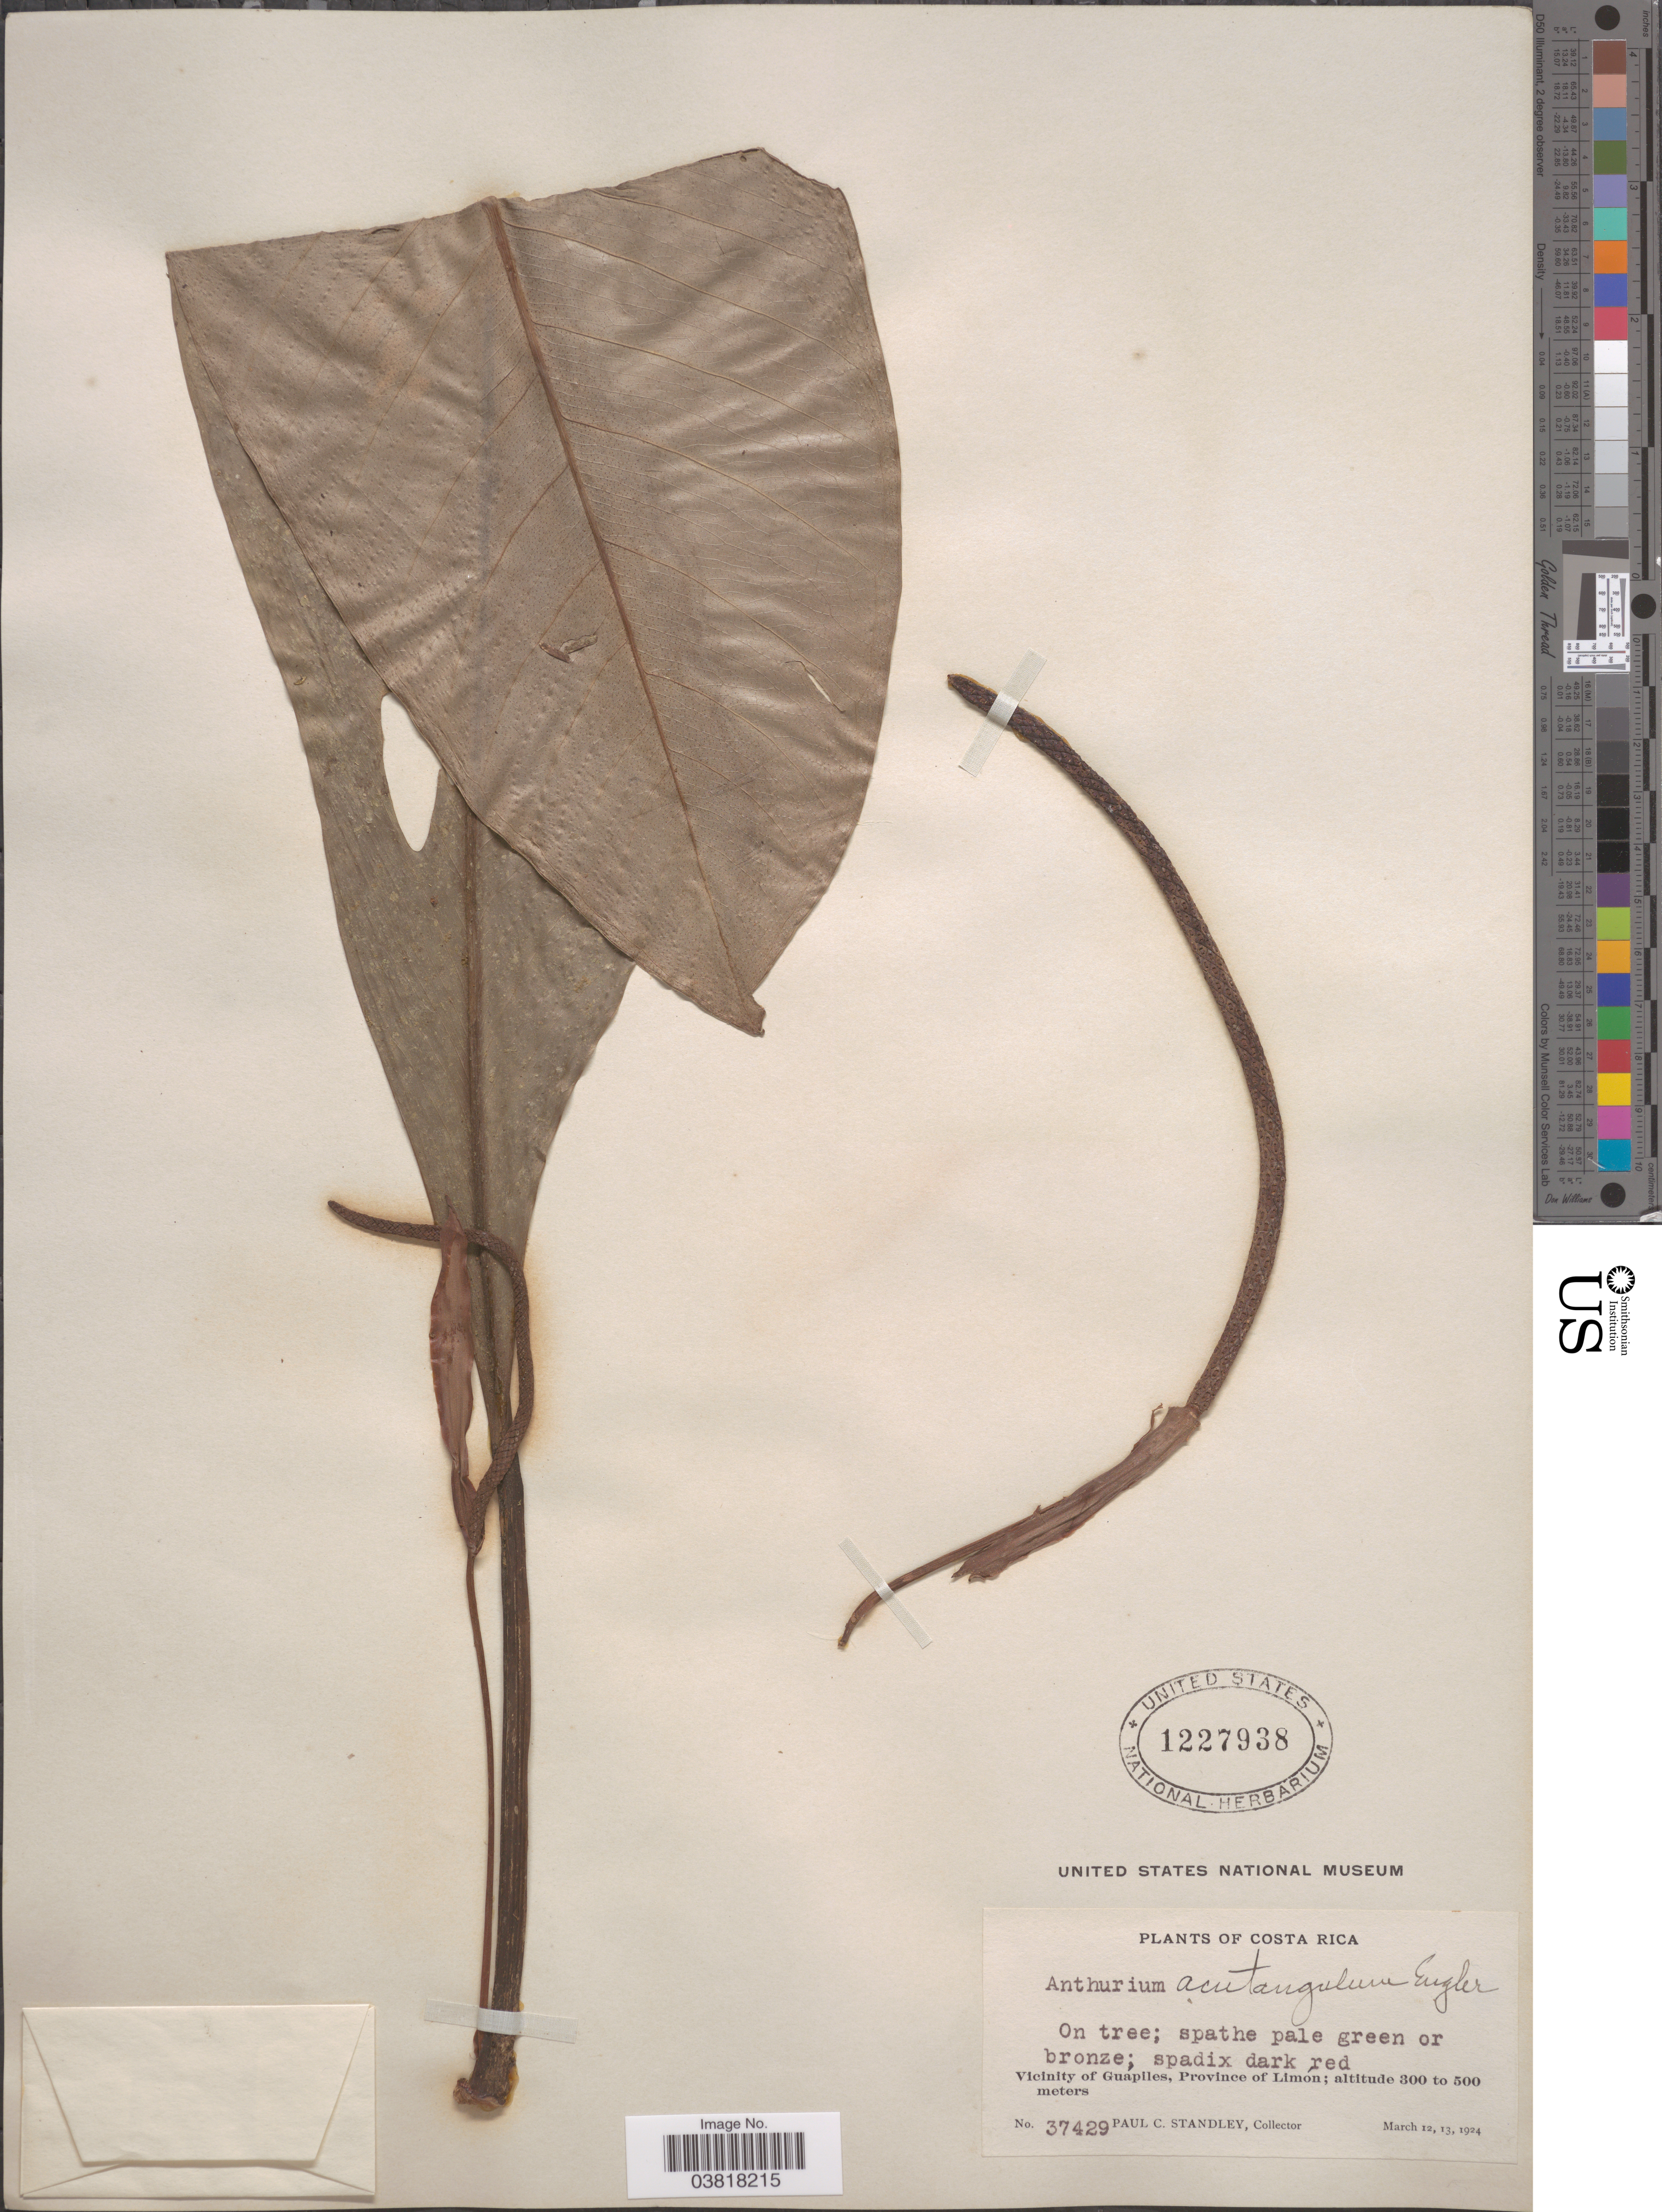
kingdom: Plantae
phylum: Tracheophyta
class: Liliopsida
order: Alismatales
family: Araceae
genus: Anthurium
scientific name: Anthurium acutangulum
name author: Engl.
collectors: P. C. Standley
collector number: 37429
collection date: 1924-03-12/1924-03-13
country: Costa Rica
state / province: Limón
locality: Vicinity of Guapiles.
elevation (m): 300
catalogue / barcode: US 1227938